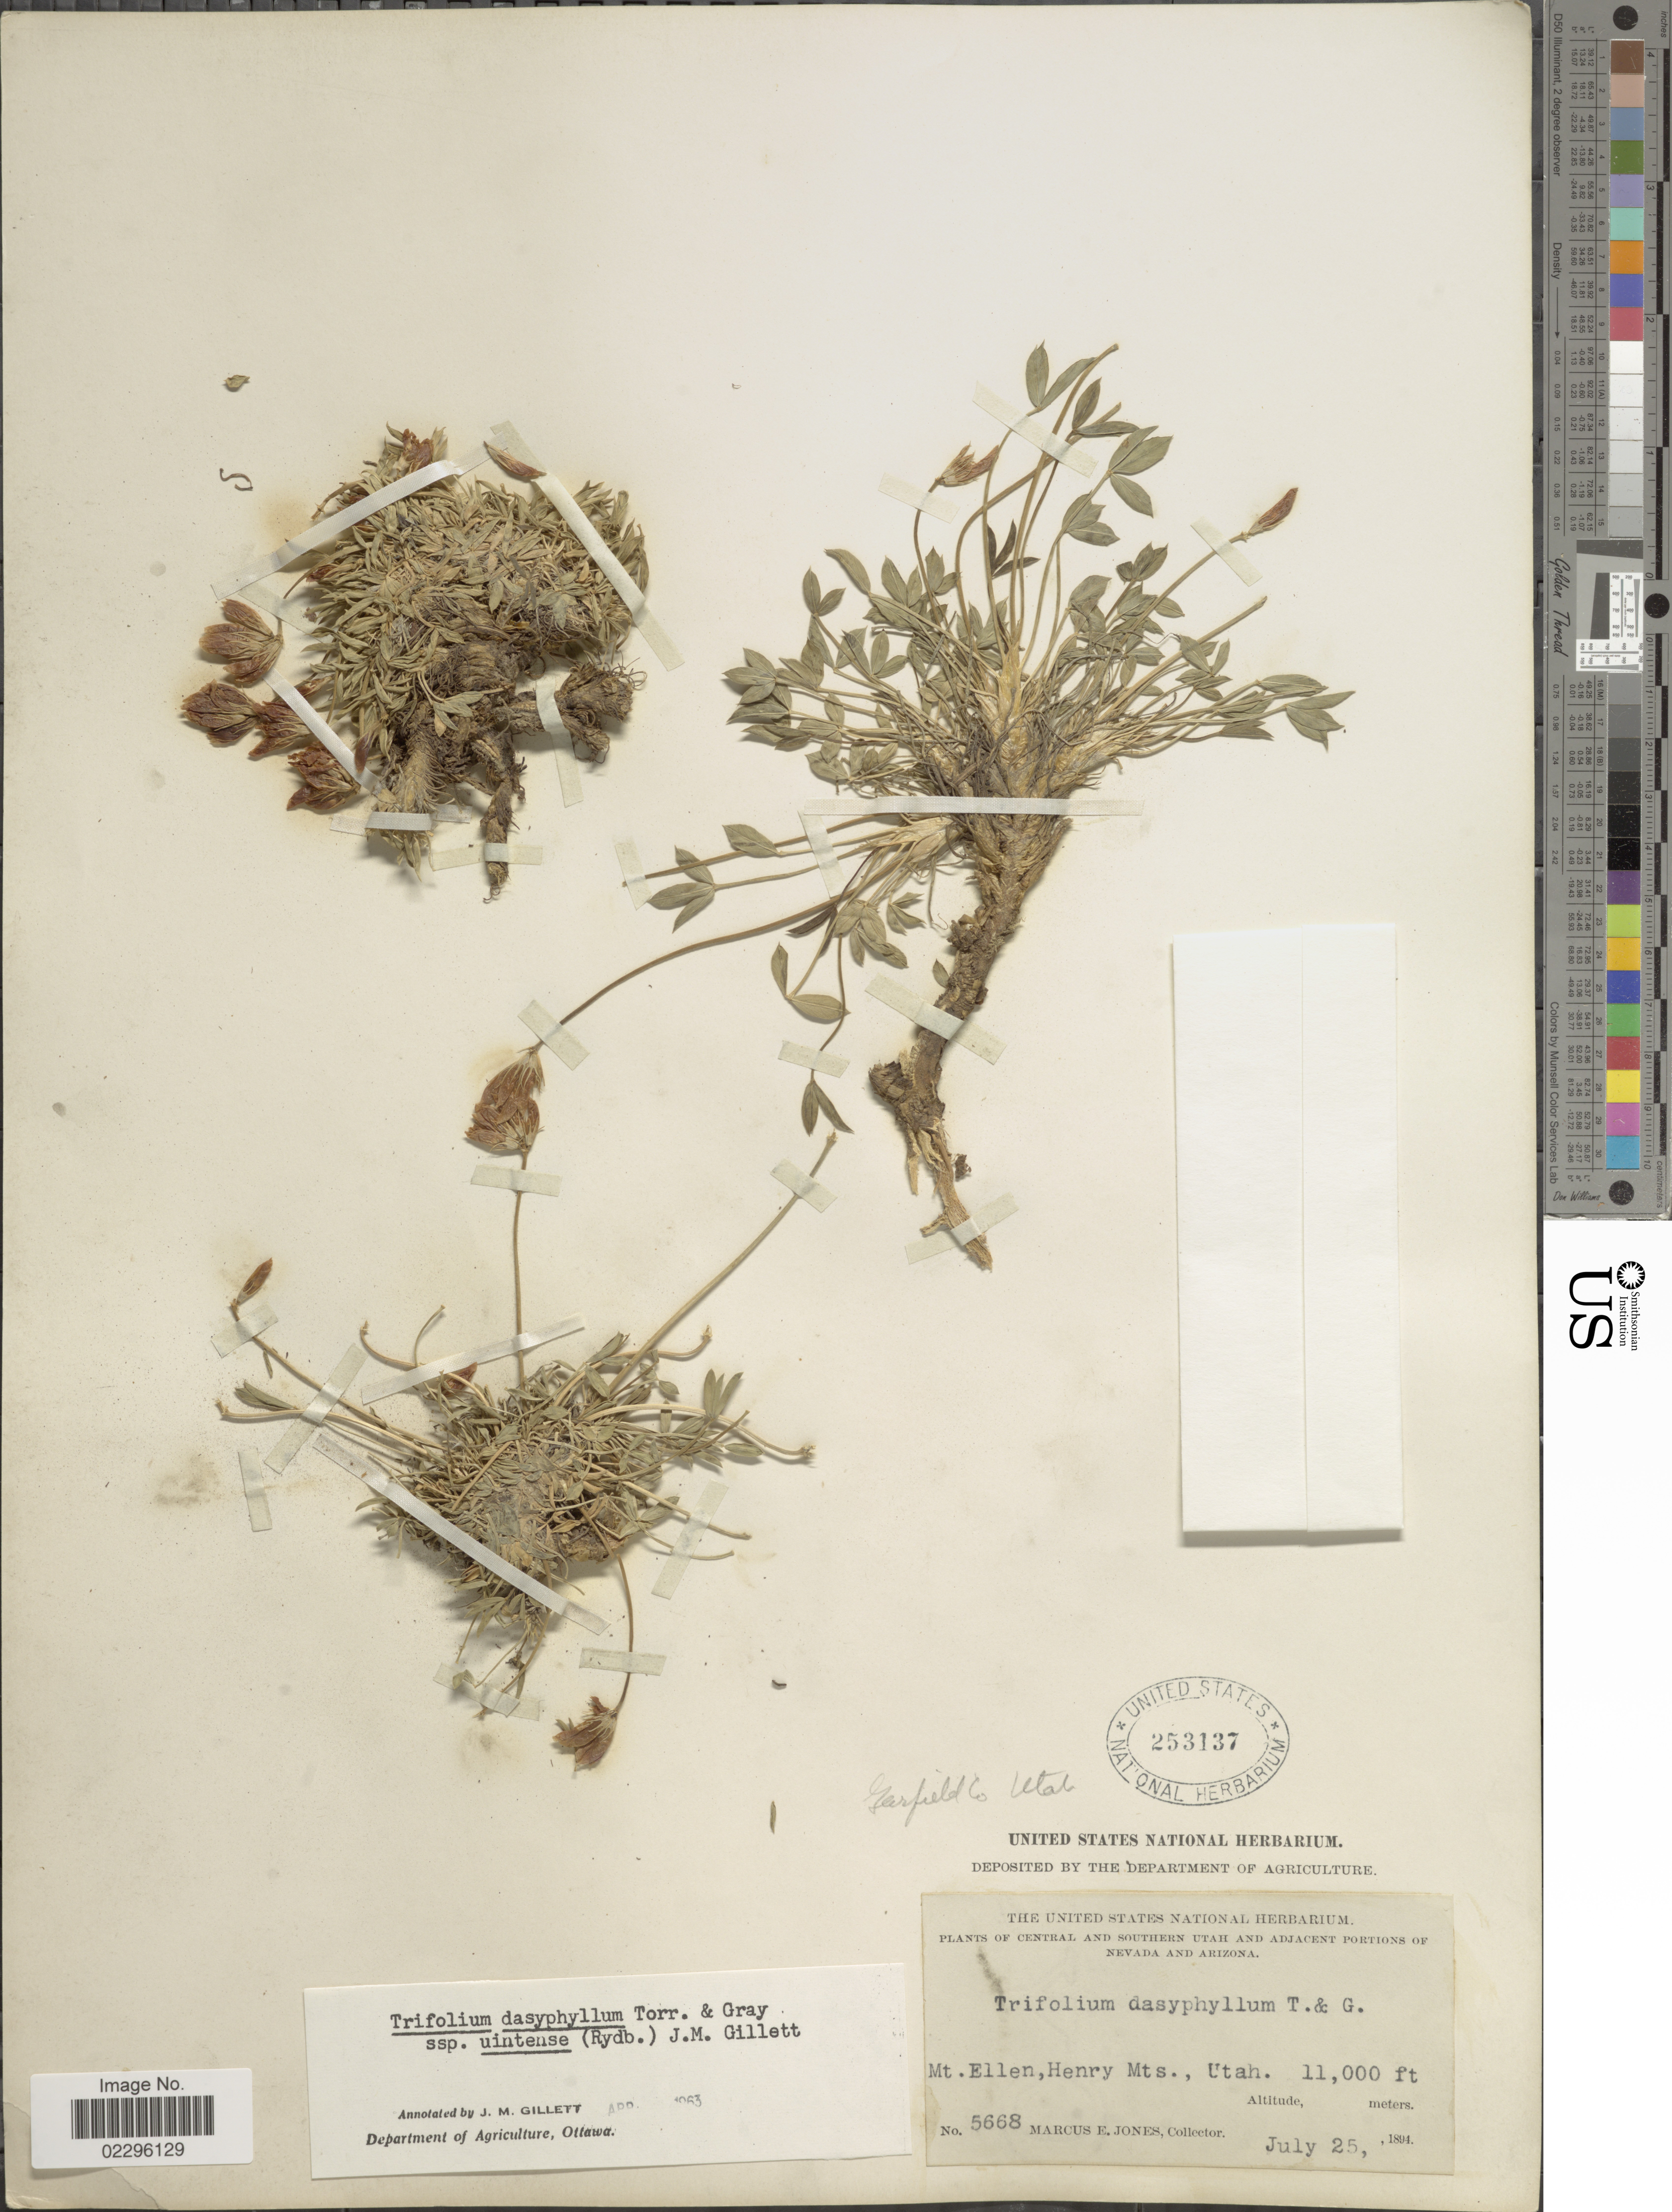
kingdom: Plantae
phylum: Tracheophyta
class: Magnoliopsida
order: Fabales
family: Fabaceae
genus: Trifolium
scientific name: Trifolium dasyphyllum subsp. uintense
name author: (Rydb.) J.M. Gillett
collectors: M. E. Jones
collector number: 5668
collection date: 1894-07-25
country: United States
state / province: Utah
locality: Central and Southern Utah and adjacent portions of Nevada and Arizona, Mt. Ellen, Henry Mts.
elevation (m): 3353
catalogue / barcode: US 253137